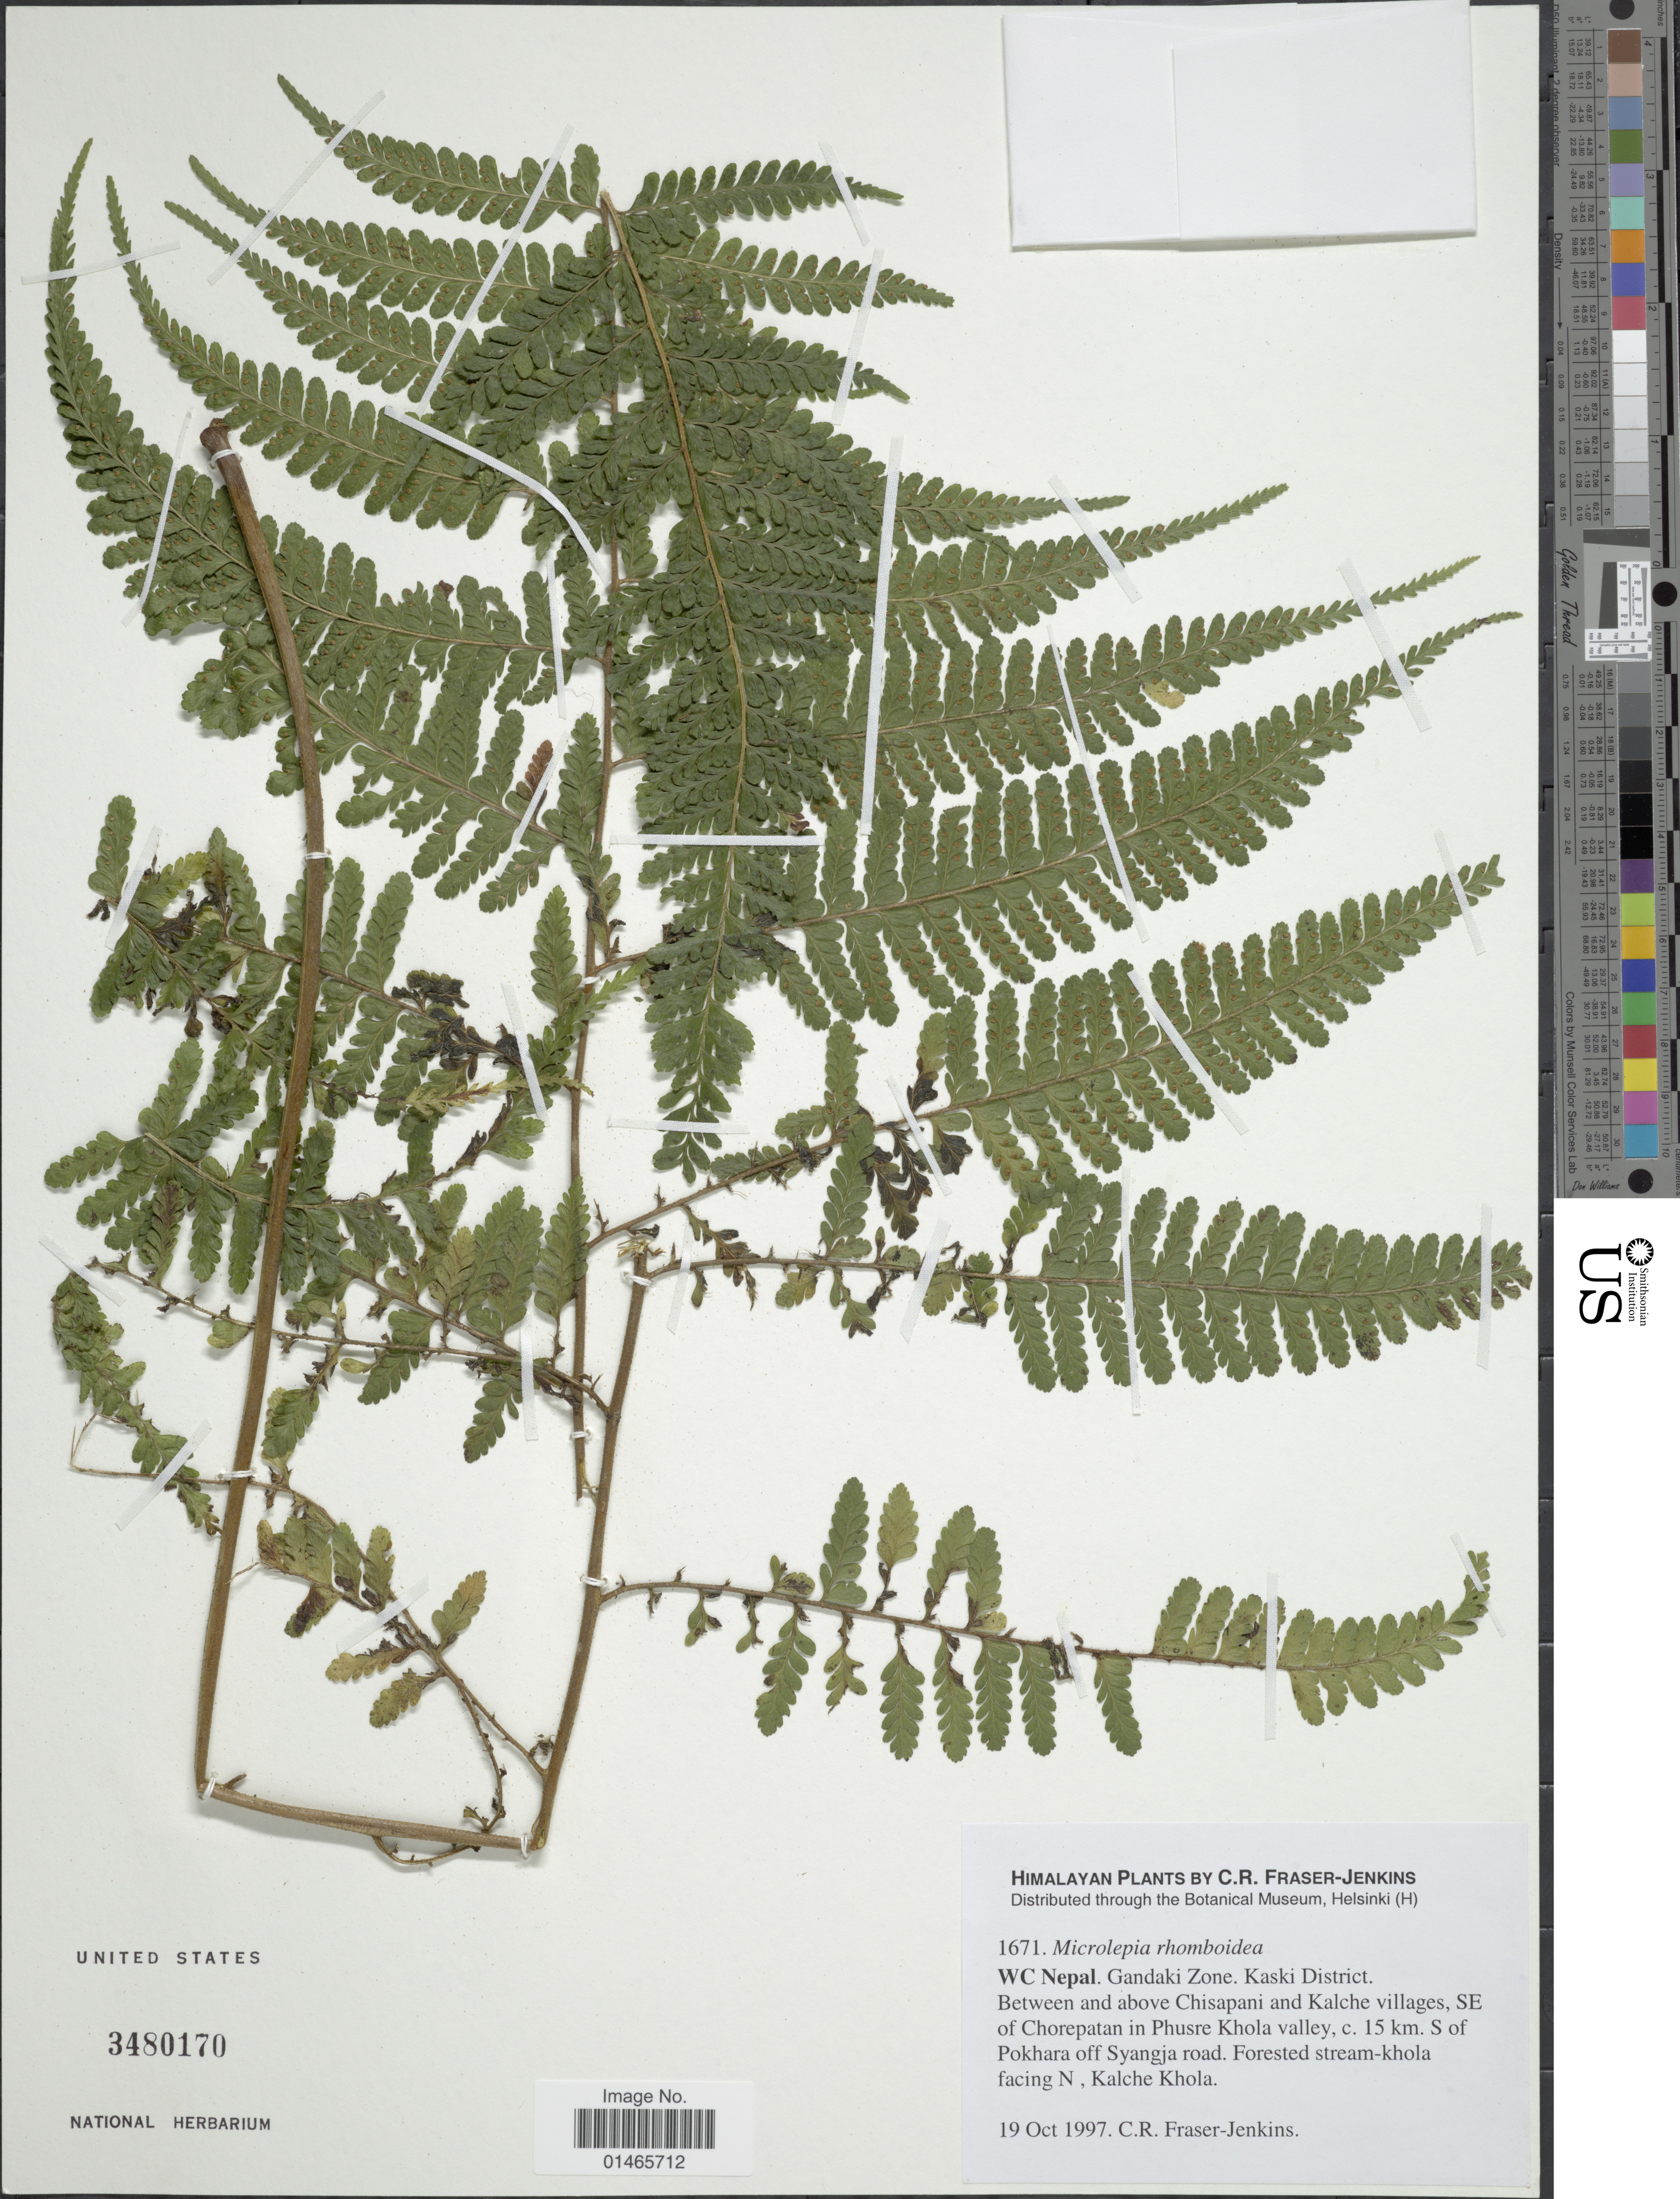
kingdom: Plantae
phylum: Tracheophyta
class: Polypodiopsida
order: Polypodiales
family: Dennstaedtiaceae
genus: Microlepia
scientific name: Microlepia rhomboidea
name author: (Wall. ex Kunze) Prantl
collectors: C. R. Fraser-Jenkins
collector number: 1671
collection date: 1997-10-19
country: Nepal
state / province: Gandaki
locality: WC Nepal, Gandaki Zone, Kaski District, Between and above Chisapani and Kalche villages, SE of Chorepatan in Phusre Khola valley, c. 15 km, S of Pokhara off Syangja road, forested stream-khola facing N, Kalche Khola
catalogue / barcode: US 3480170